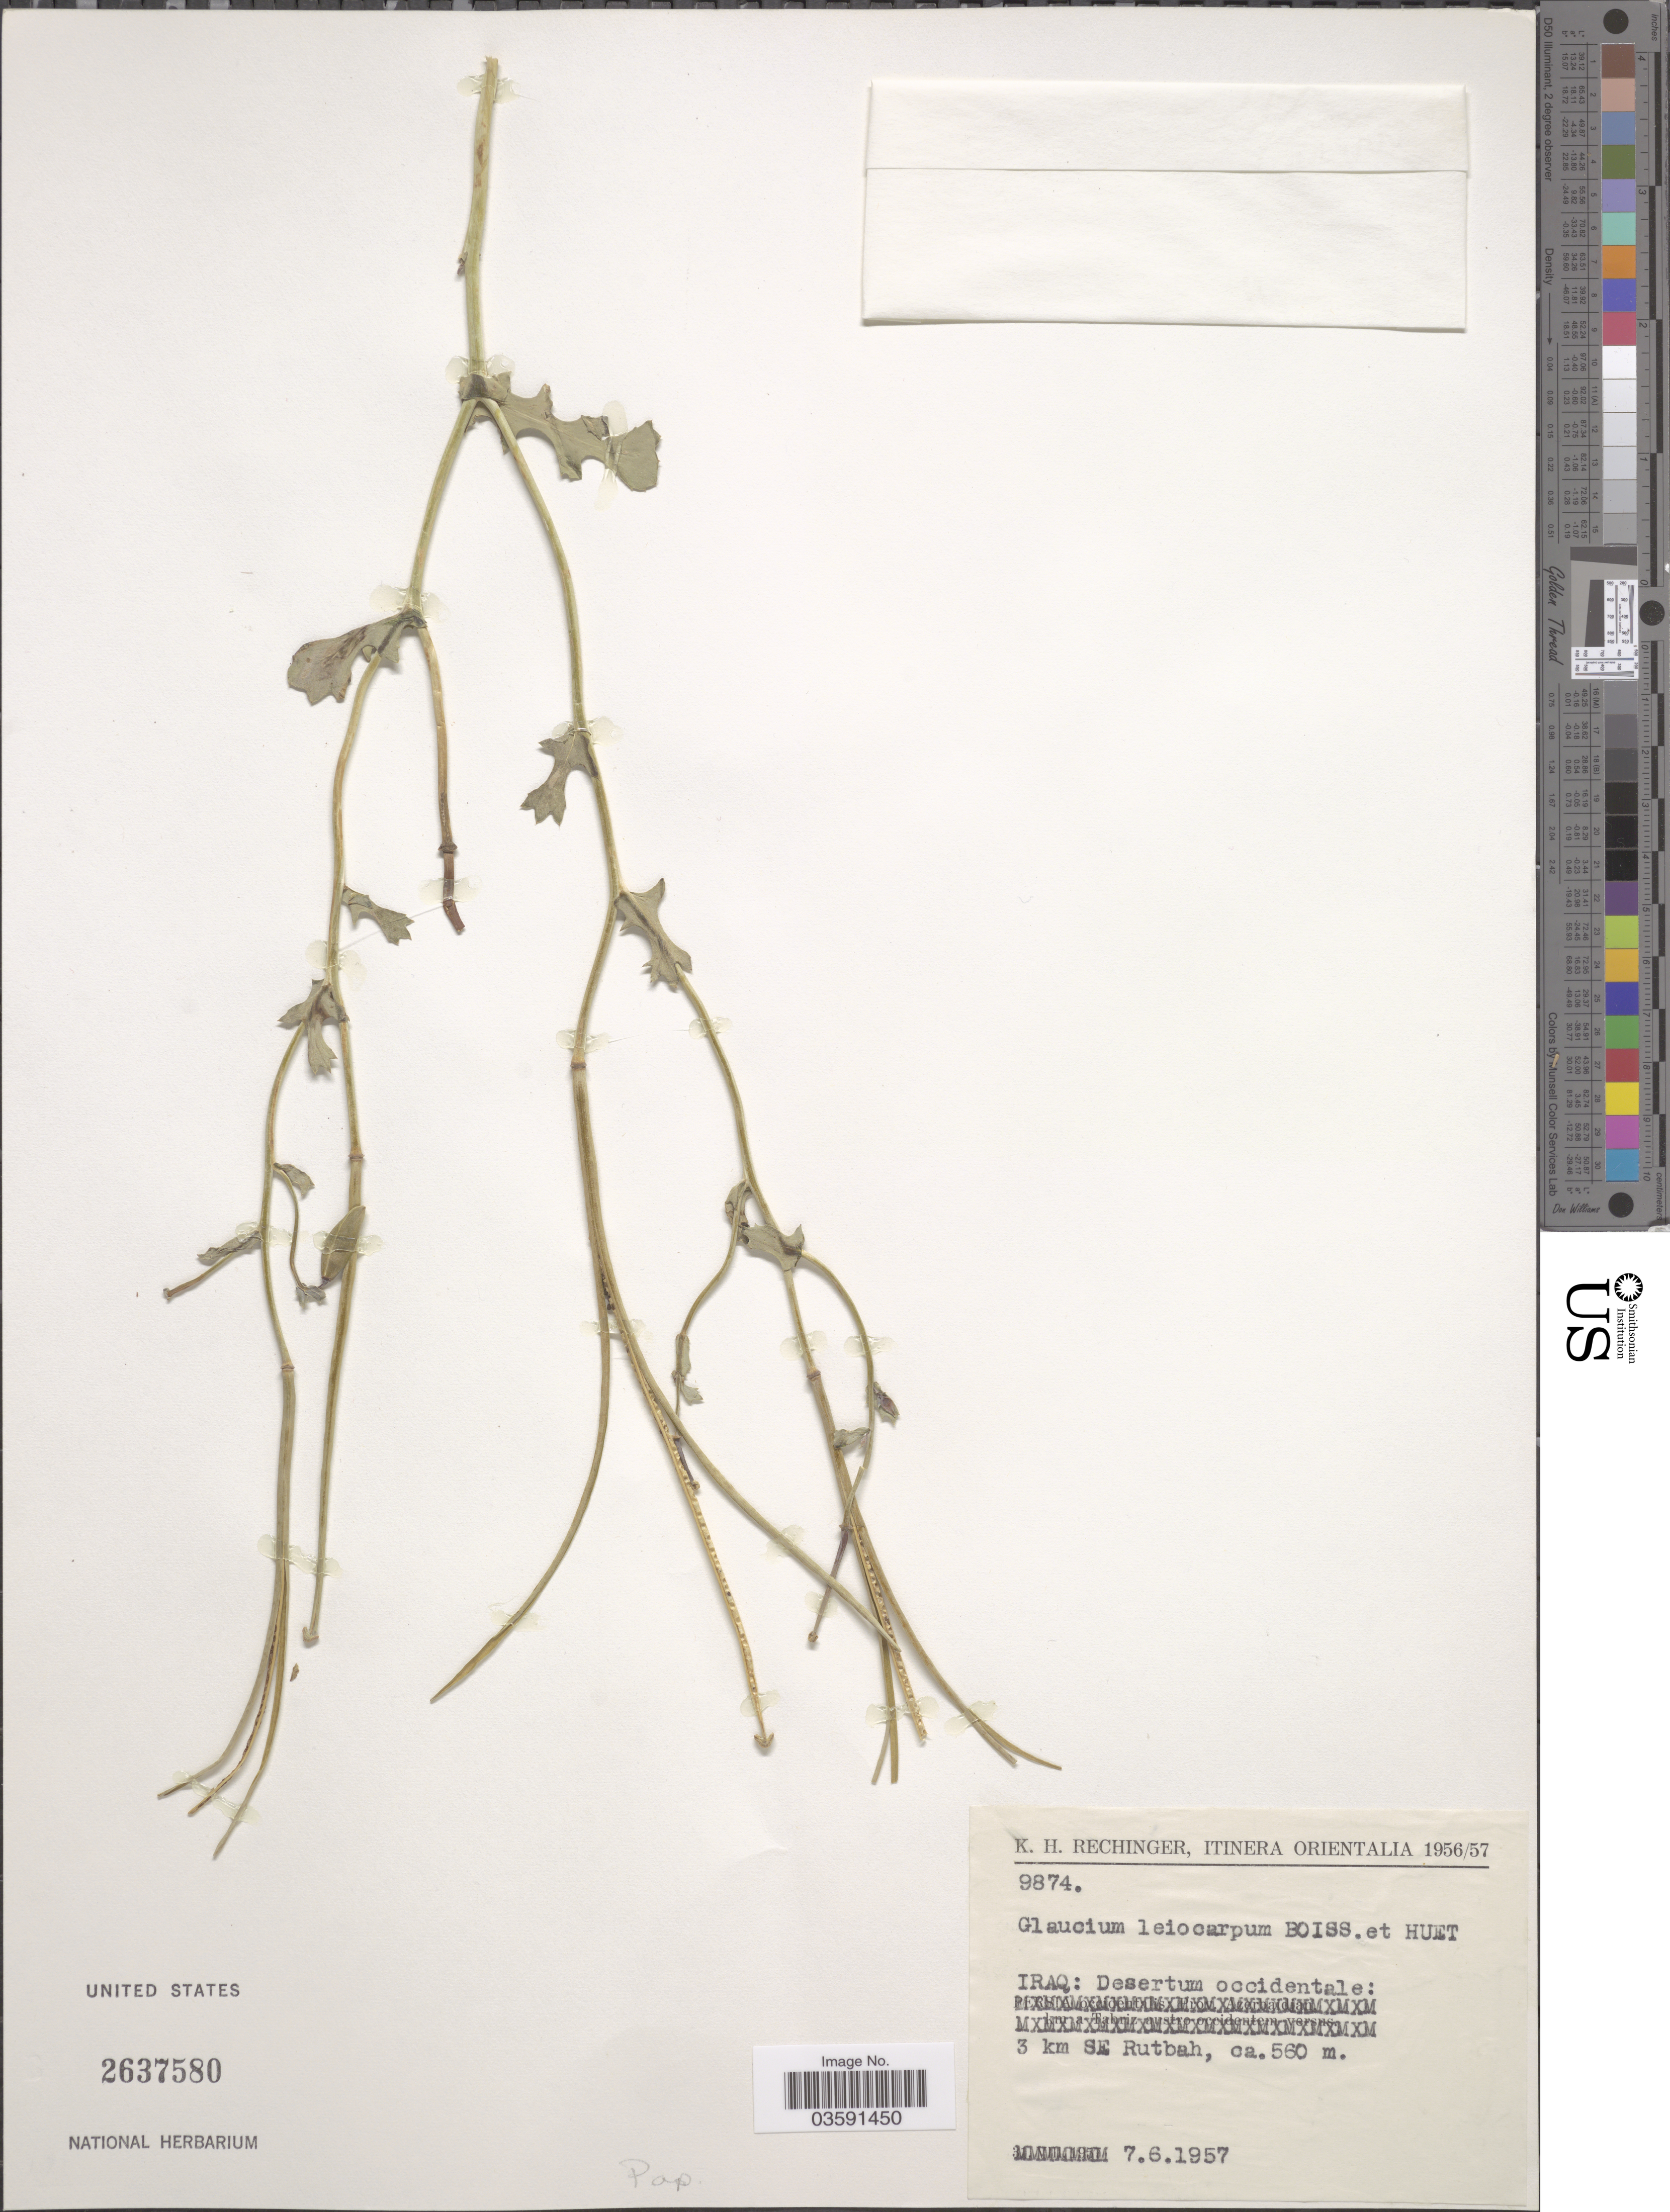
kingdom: Plantae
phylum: Tracheophyta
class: Magnoliopsida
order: Ranunculales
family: Papaveraceae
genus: Glaucium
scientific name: Glaucium leiocarpum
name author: Boiss.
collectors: K. H. Rechinger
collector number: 9874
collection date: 1957-06-07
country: Iraq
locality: Itinera Orientalia. Desertum occidentale: 3 km SE Rutbah.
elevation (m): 560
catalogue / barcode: US 2637580